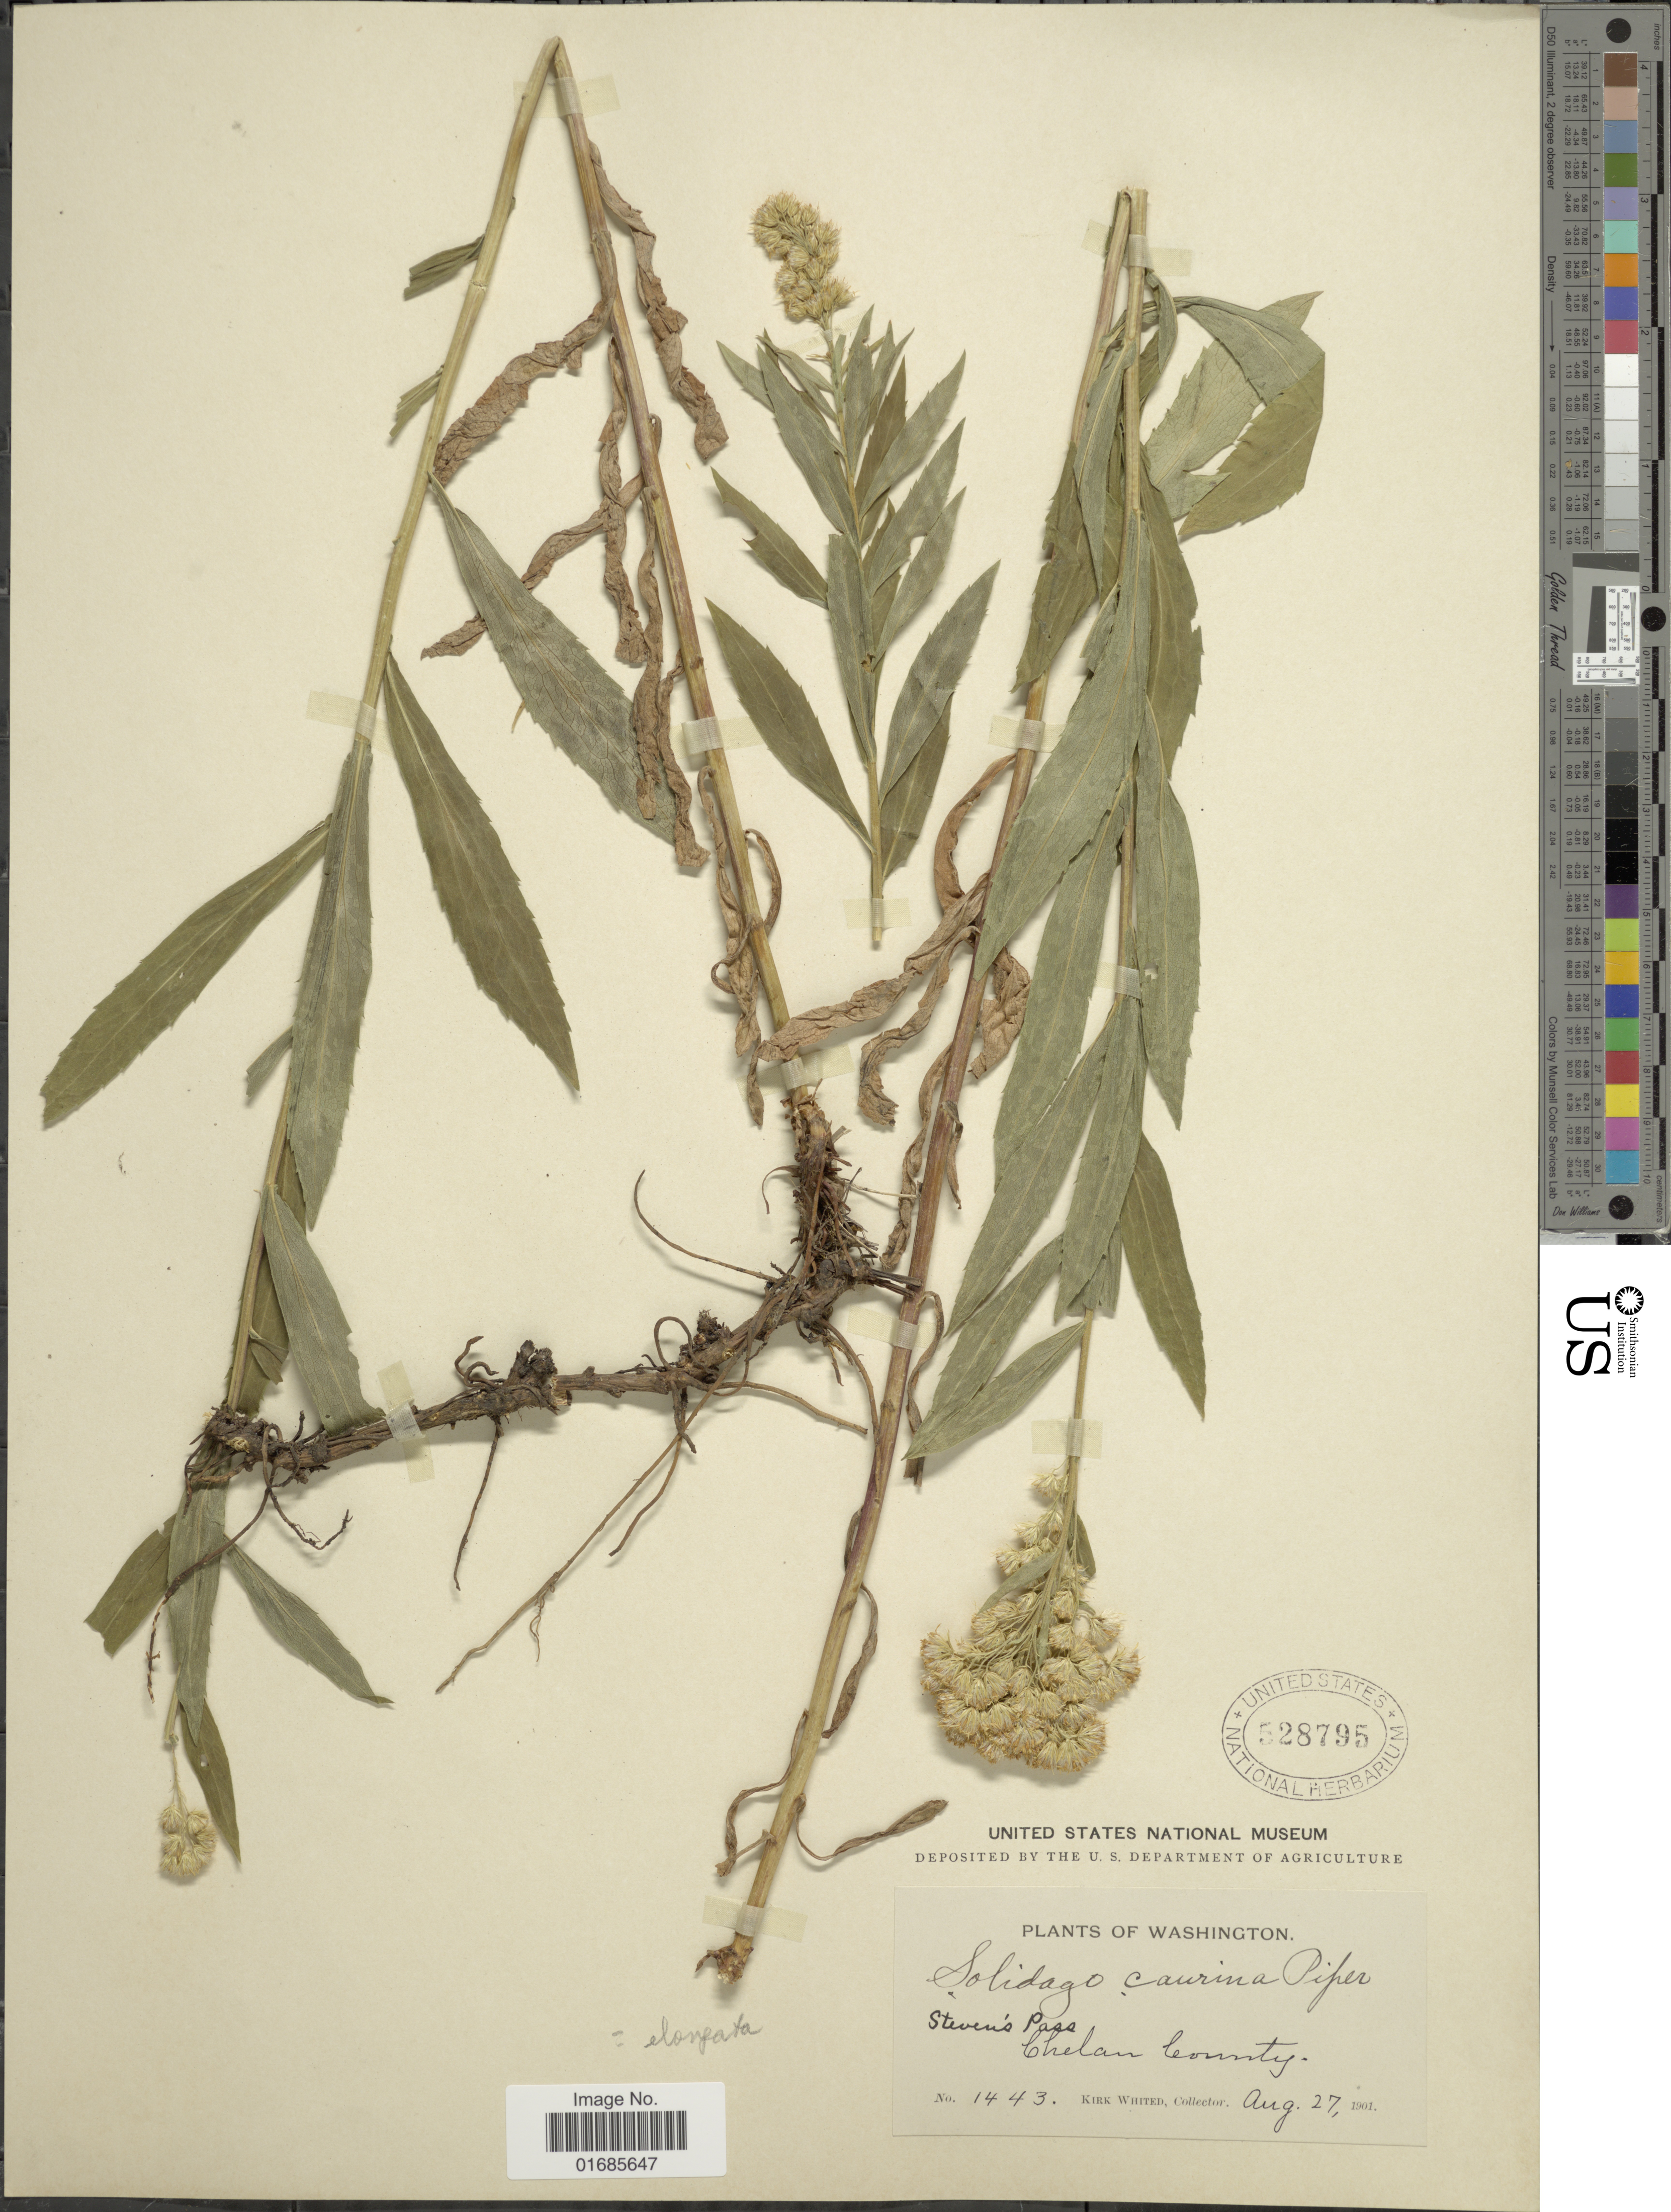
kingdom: Plantae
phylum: Tracheophyta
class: Magnoliopsida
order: Asterales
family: Asteraceae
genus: Solidago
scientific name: Solidago canadensis var. salebrosa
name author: (Piper) M.E. Jones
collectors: K. Whited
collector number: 1443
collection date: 1901-08-27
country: United States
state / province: Washington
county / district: Chelan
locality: Steven's Pass, Chelan County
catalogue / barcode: US 528795